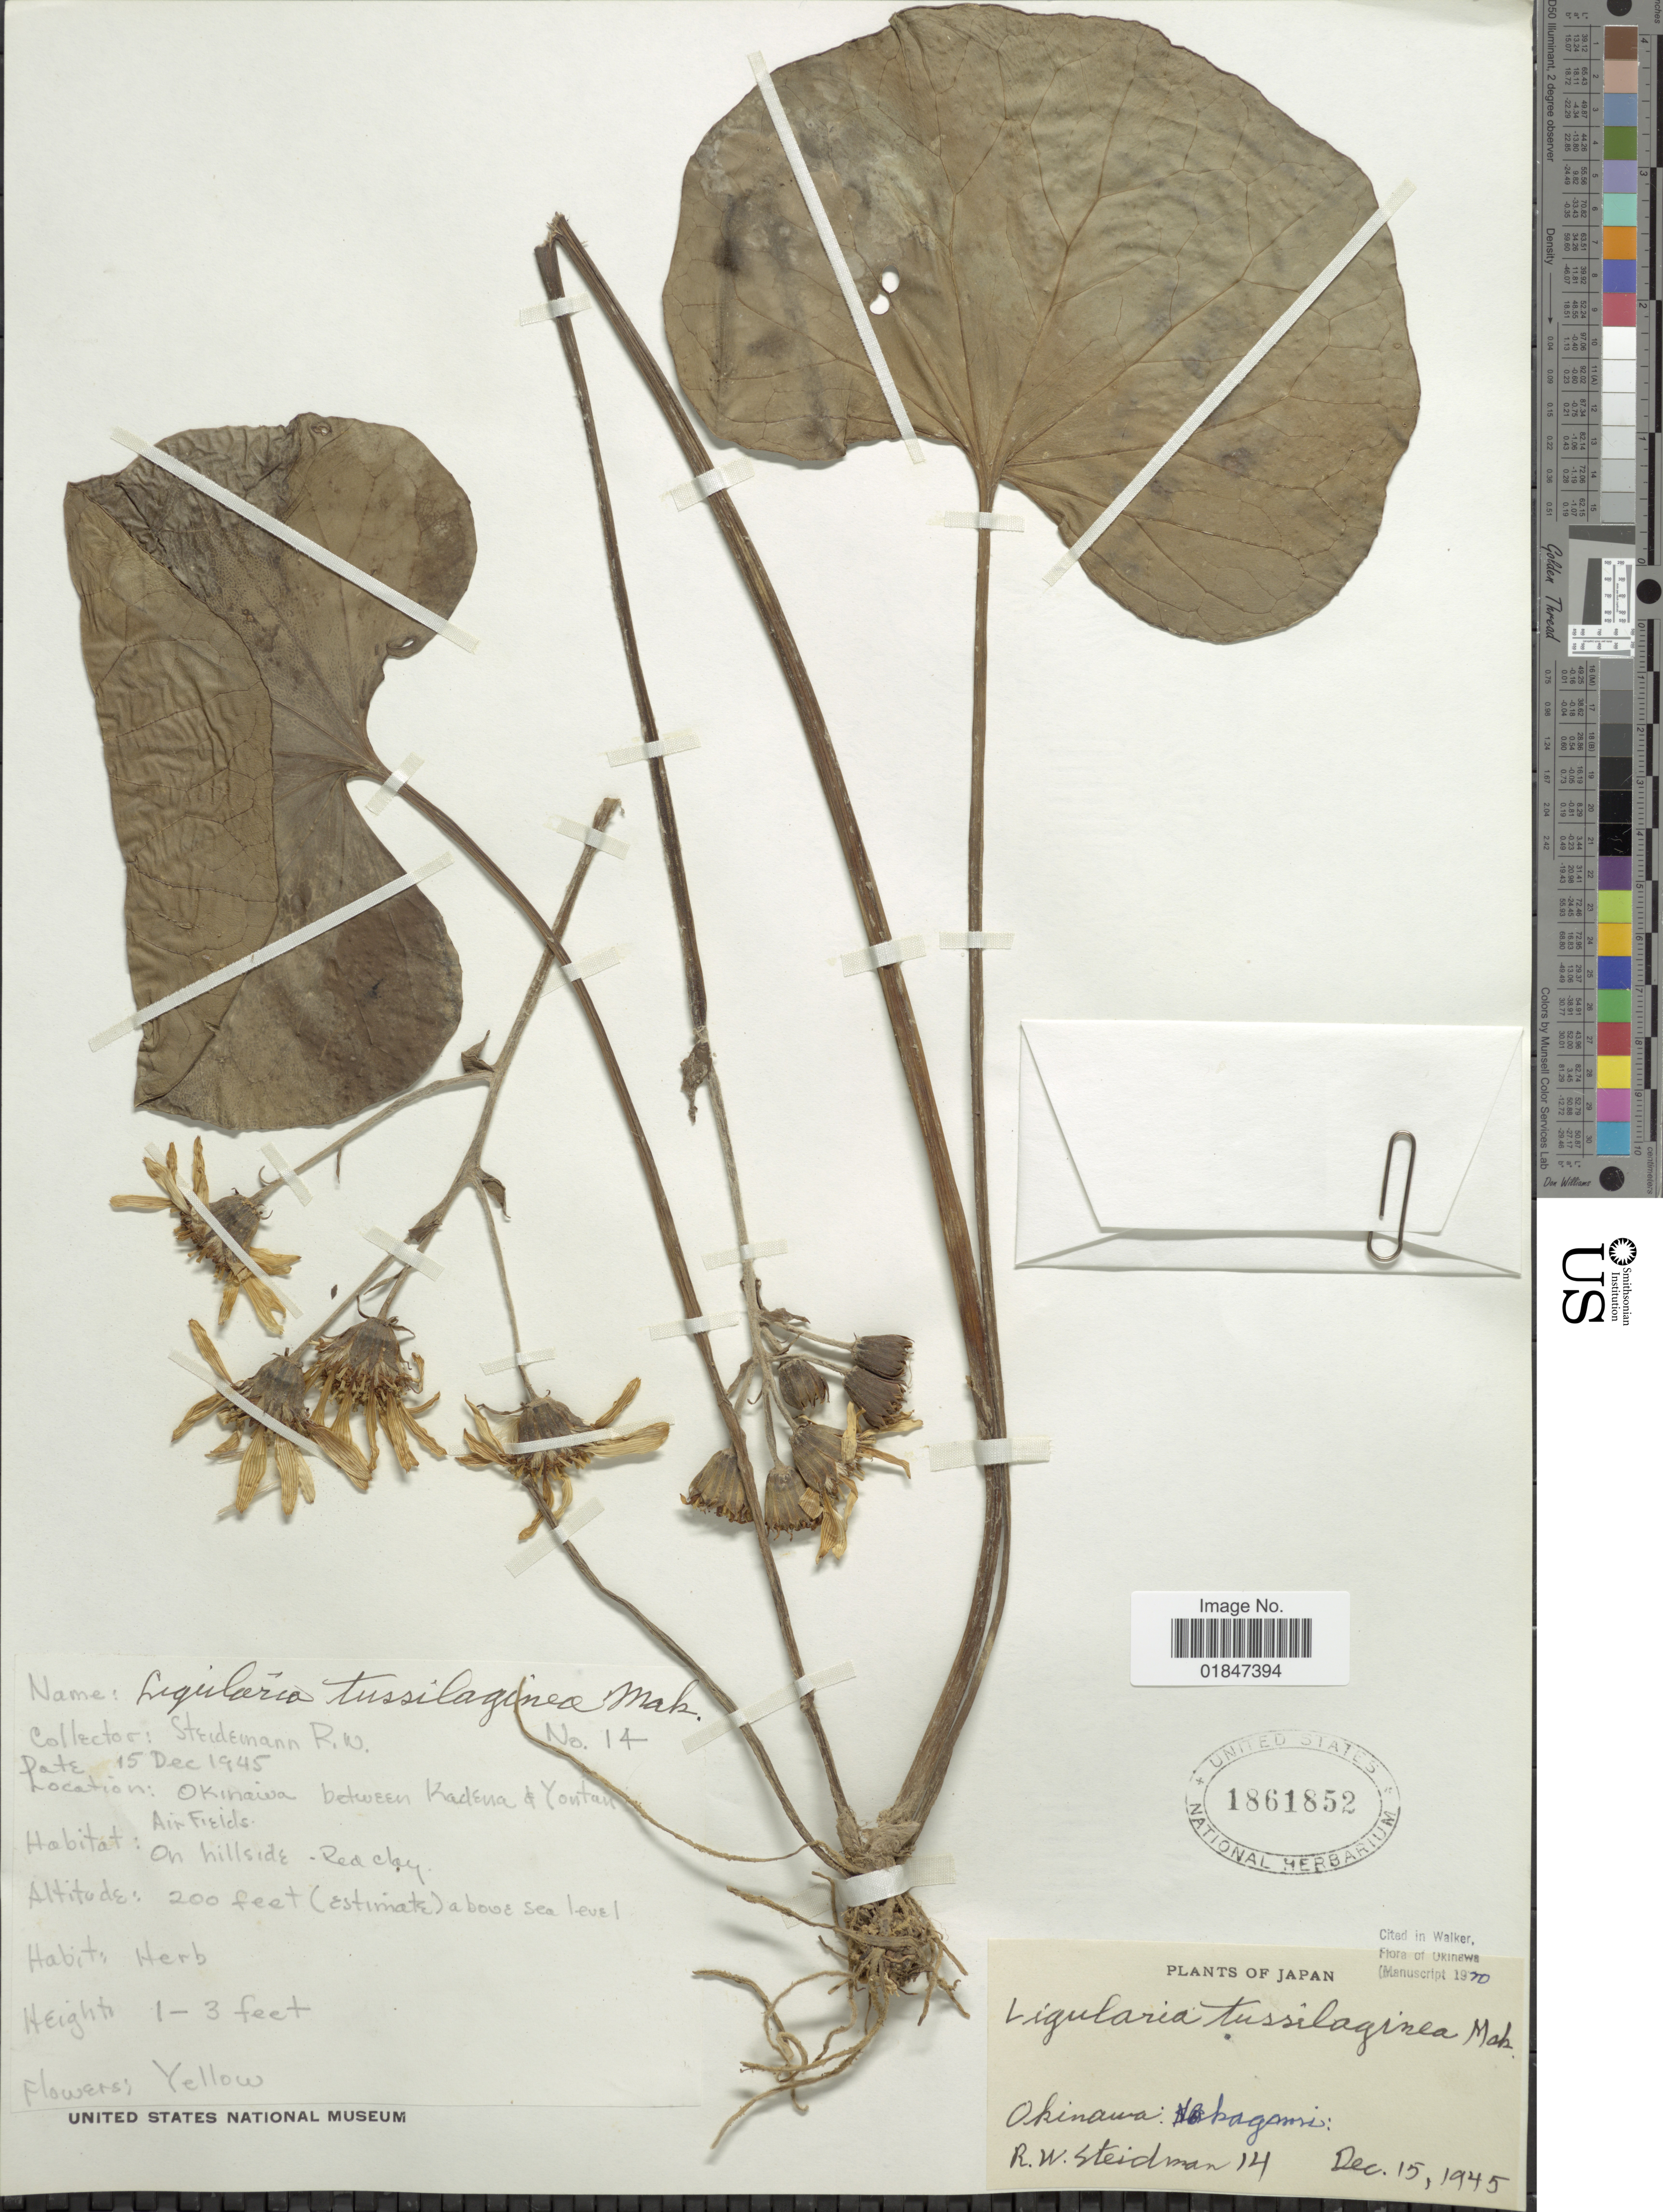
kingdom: Plantae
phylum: Tracheophyta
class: Magnoliopsida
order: Asterales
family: Asteraceae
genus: Farfugium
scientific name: Farfugium japonicum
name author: (L.) Kitam.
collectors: R. Steidemann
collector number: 14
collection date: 1945-12-15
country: Japan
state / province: Okinawa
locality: Between Kadena & Yontan Air Fields : Nakagami.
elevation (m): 61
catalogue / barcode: US 1861852